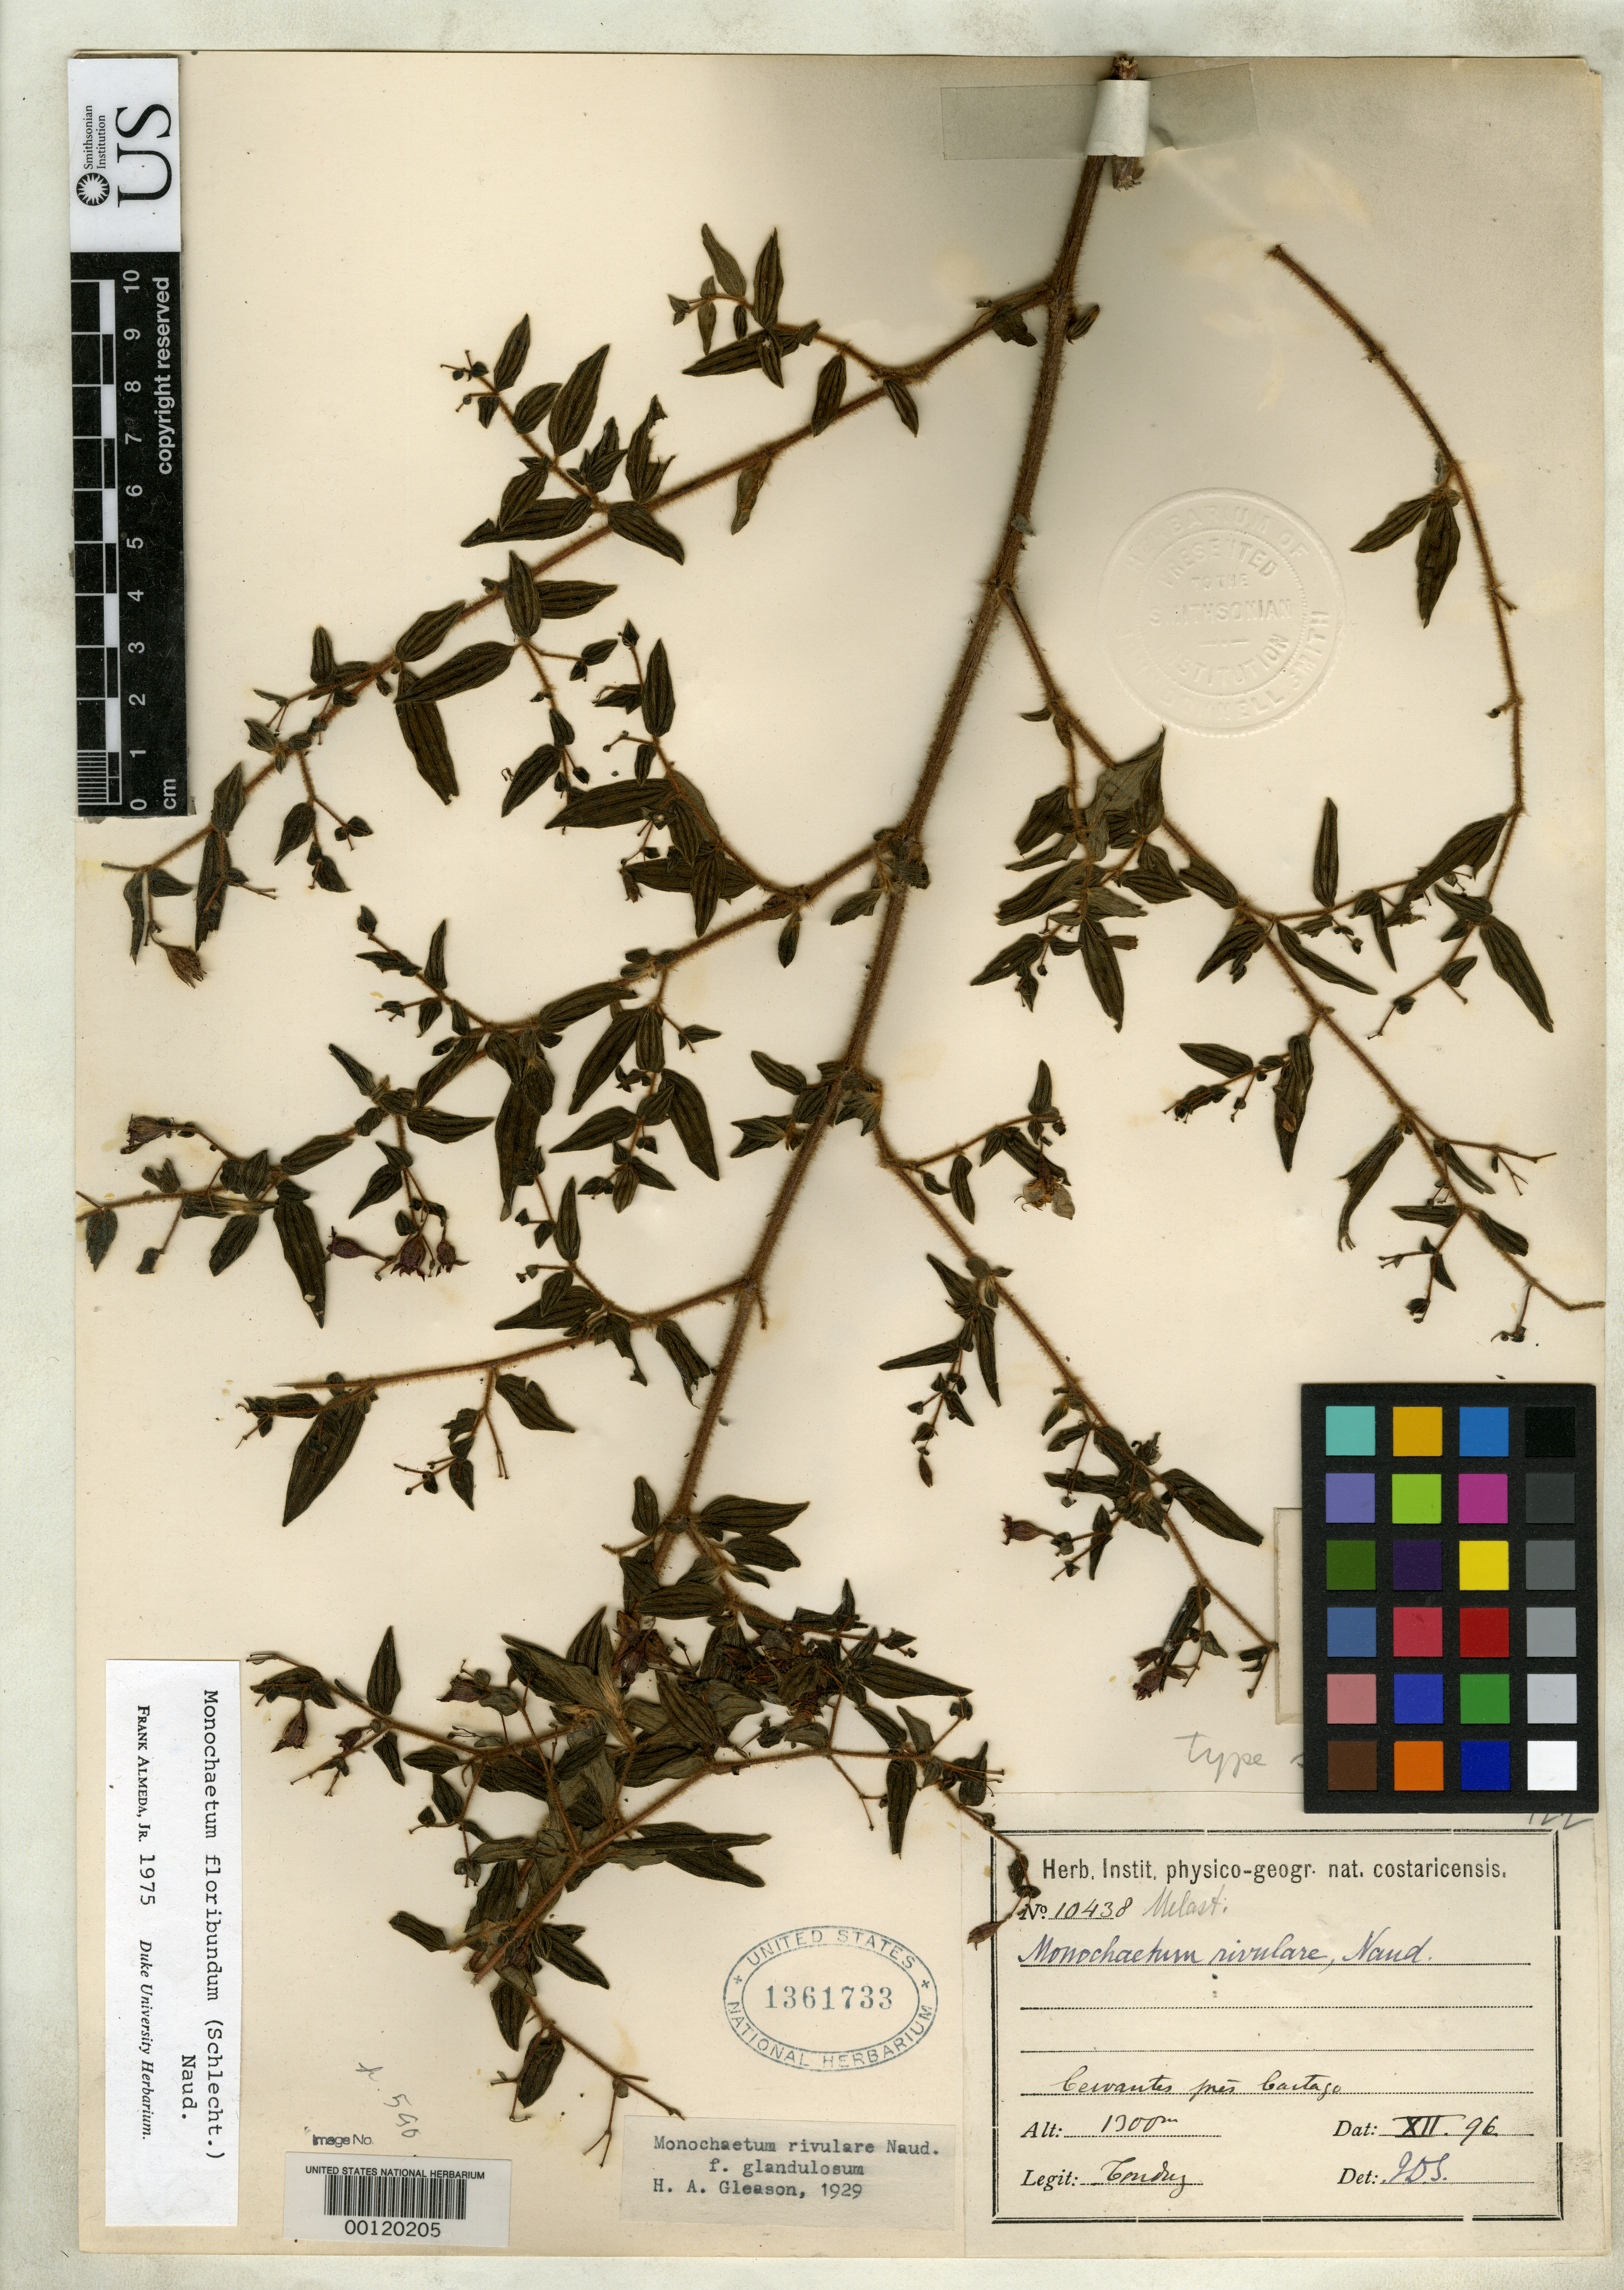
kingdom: Plantae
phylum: Tracheophyta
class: Magnoliopsida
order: Myrtales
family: Melastomataceae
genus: Monochaetum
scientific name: Monochaetum rivulare f. glandulosum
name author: Gleason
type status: Isotype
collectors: A. Tonduz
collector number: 10438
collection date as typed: Dec 1896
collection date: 1896-12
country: Costa Rica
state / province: Cartago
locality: Cervantes, near Cartago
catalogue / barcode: US 1361733